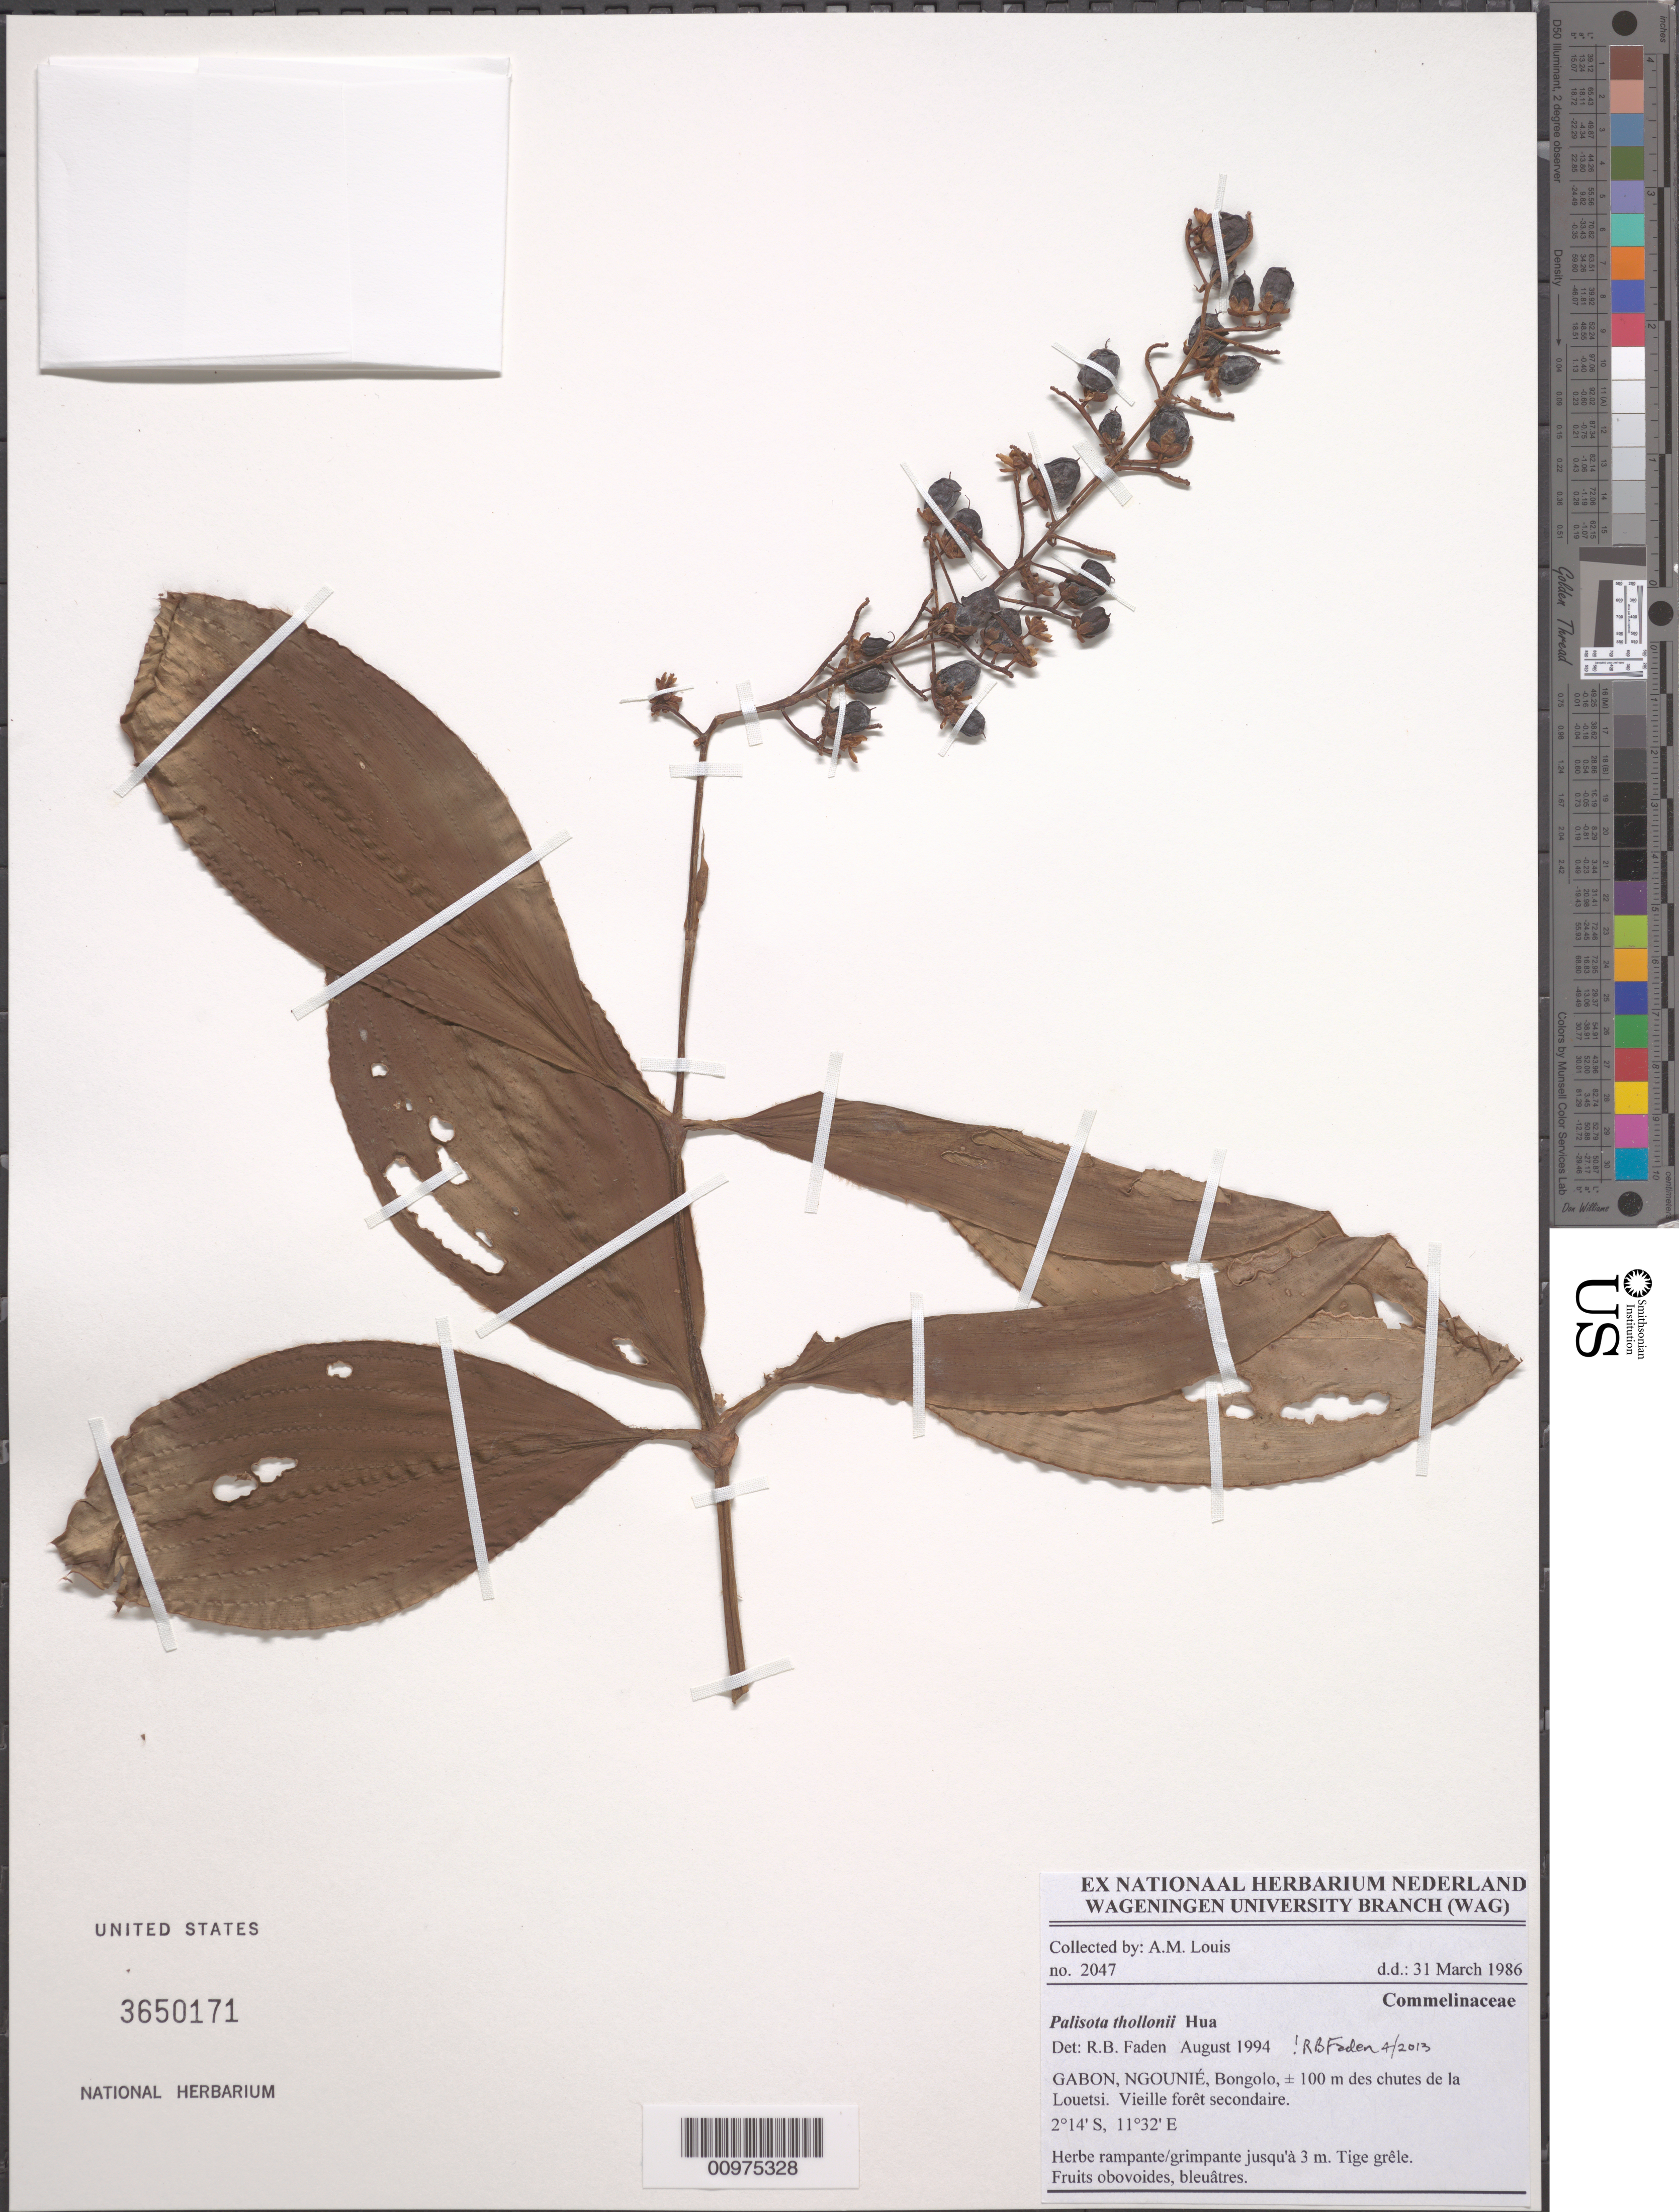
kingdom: Plantae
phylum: Tracheophyta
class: Liliopsida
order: Commelinales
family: Commelinaceae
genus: Palisota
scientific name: Palisota thollonii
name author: Hua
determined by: Faden, Robert B., (US), Smithsonian Institution - National Museum of Natural History (UNITED STATES)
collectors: A. Louis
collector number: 2047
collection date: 1986-03-31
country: Gabon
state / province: Ngounié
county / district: Bongolo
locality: ± 100 m des chutes de la Louetsi.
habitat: Vieille forêt secondaire.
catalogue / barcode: US 3650171